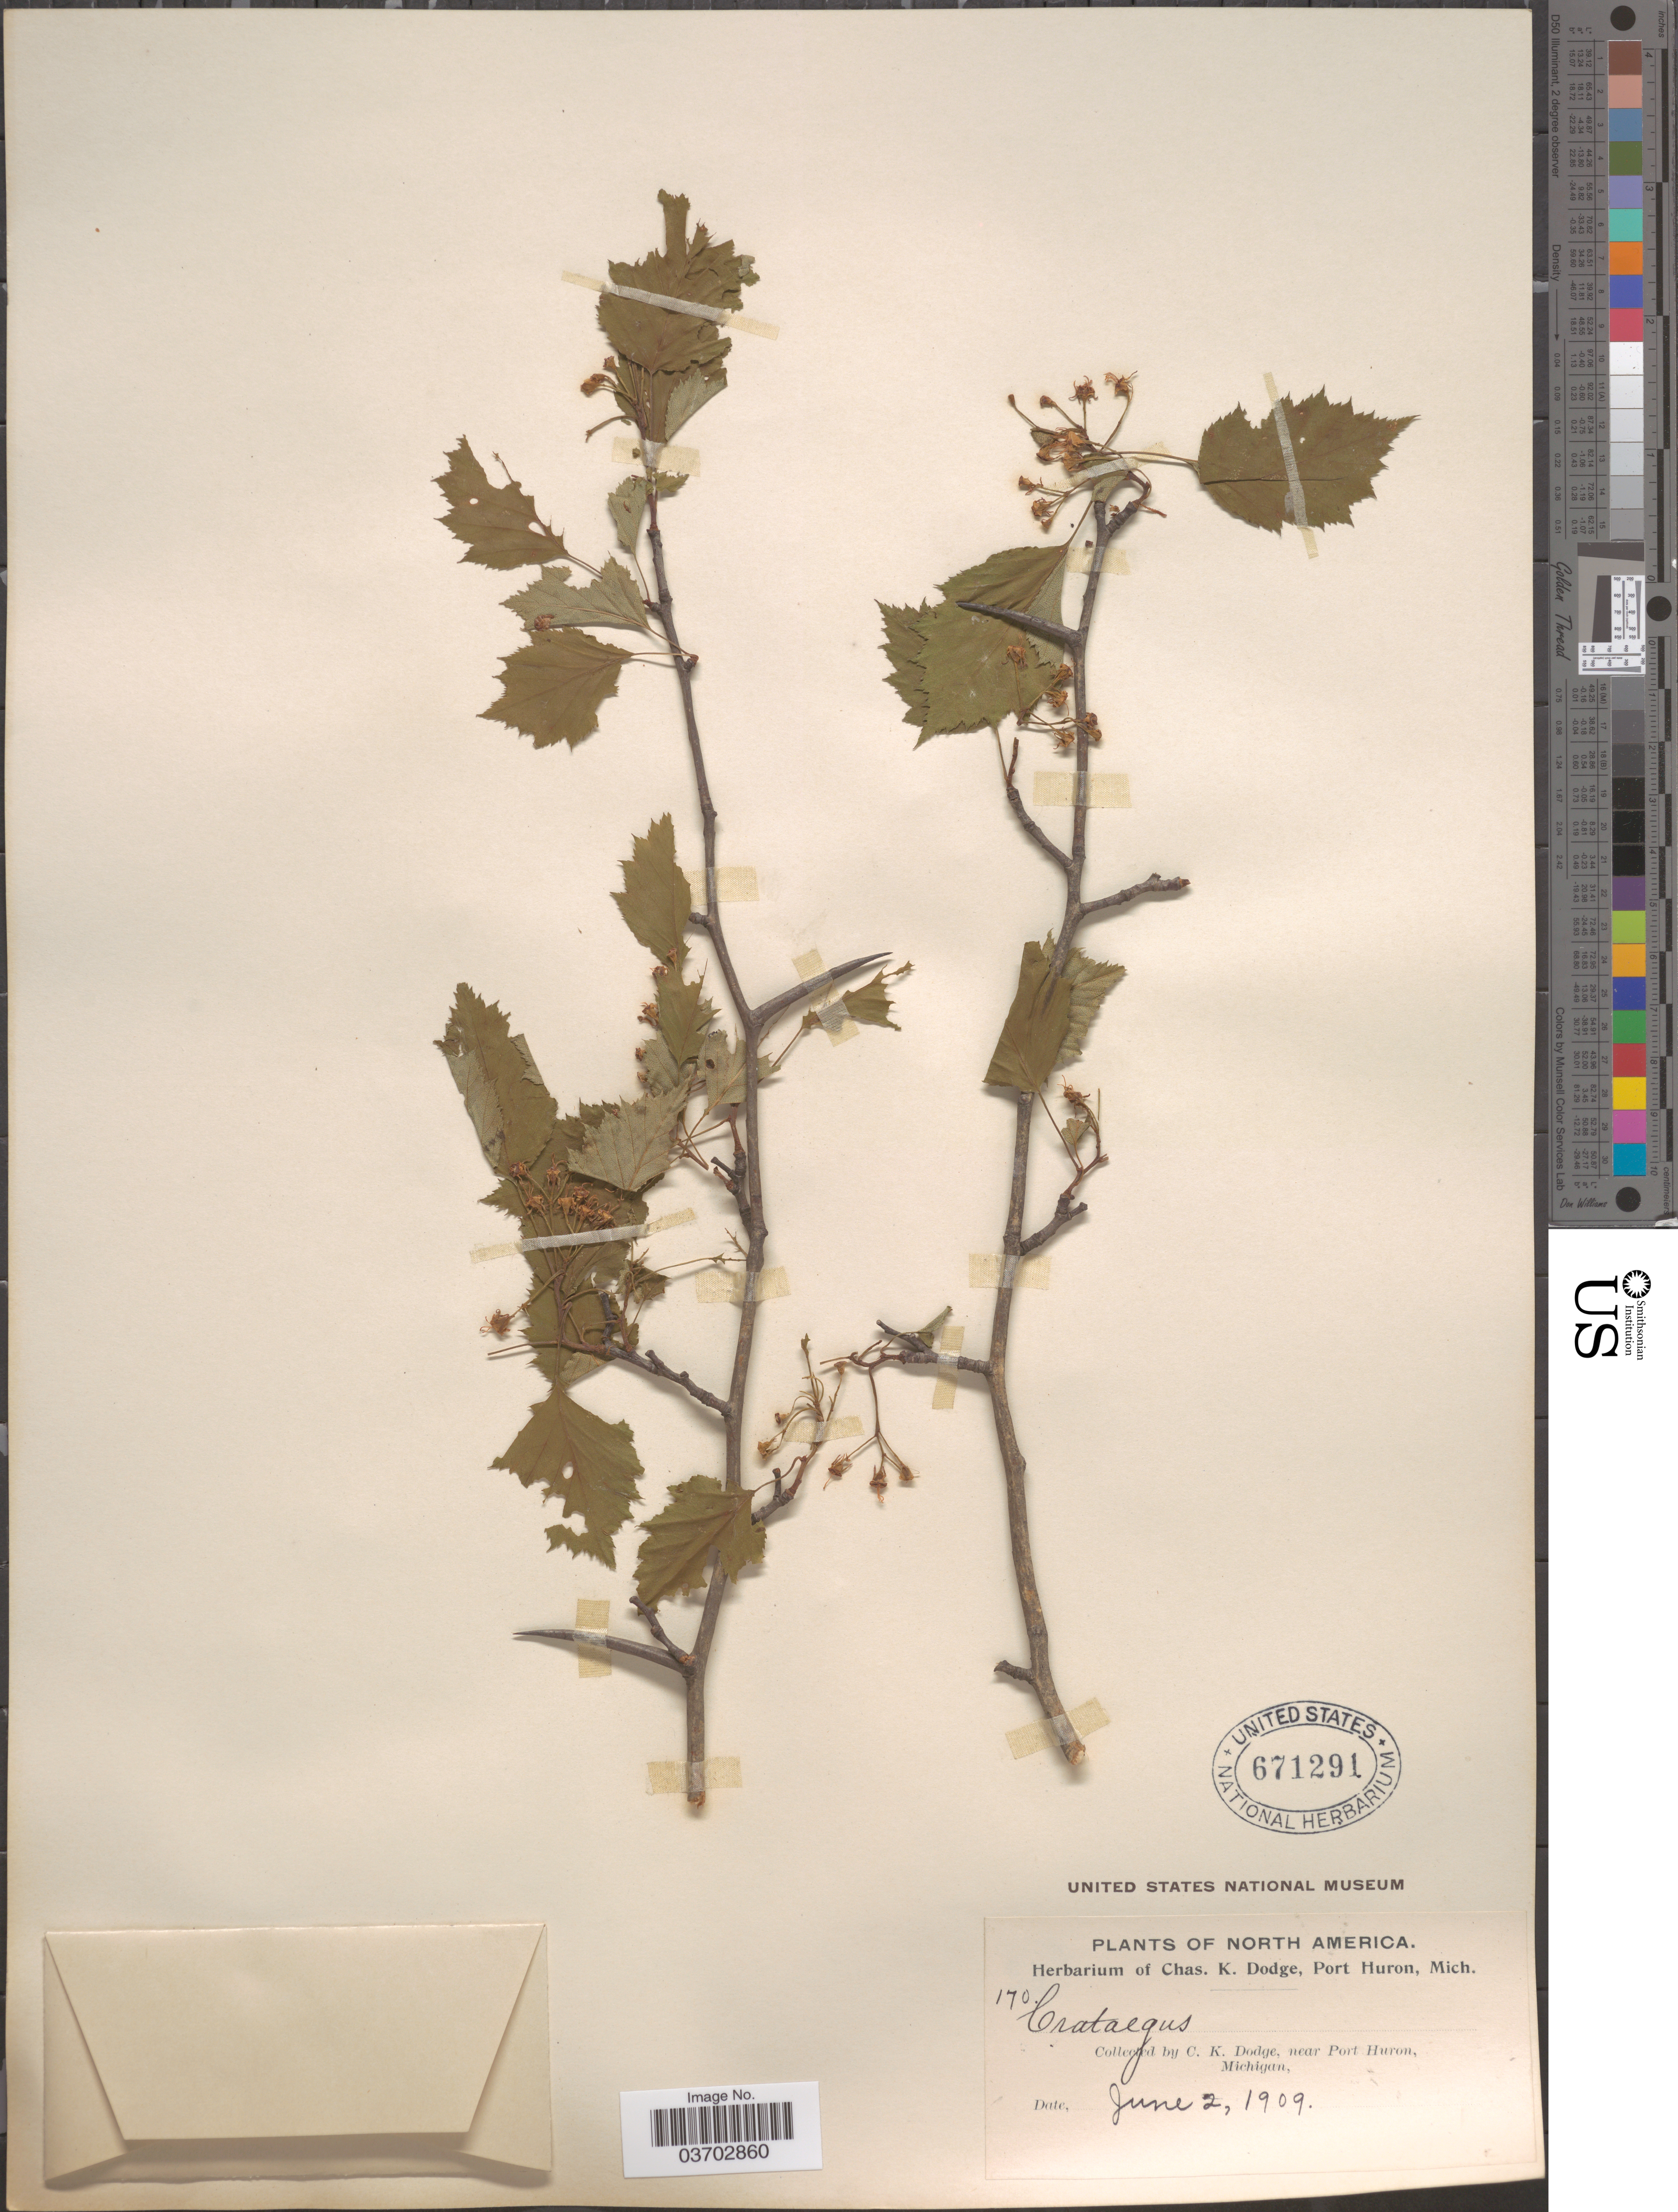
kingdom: Plantae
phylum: Tracheophyta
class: Magnoliopsida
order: Rosales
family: Rosaceae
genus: Crataegus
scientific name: Crataegus sp.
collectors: C. K. Dodge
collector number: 170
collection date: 1909-06-02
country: United States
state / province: Michigan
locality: Near Port Huron.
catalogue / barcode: US 671291